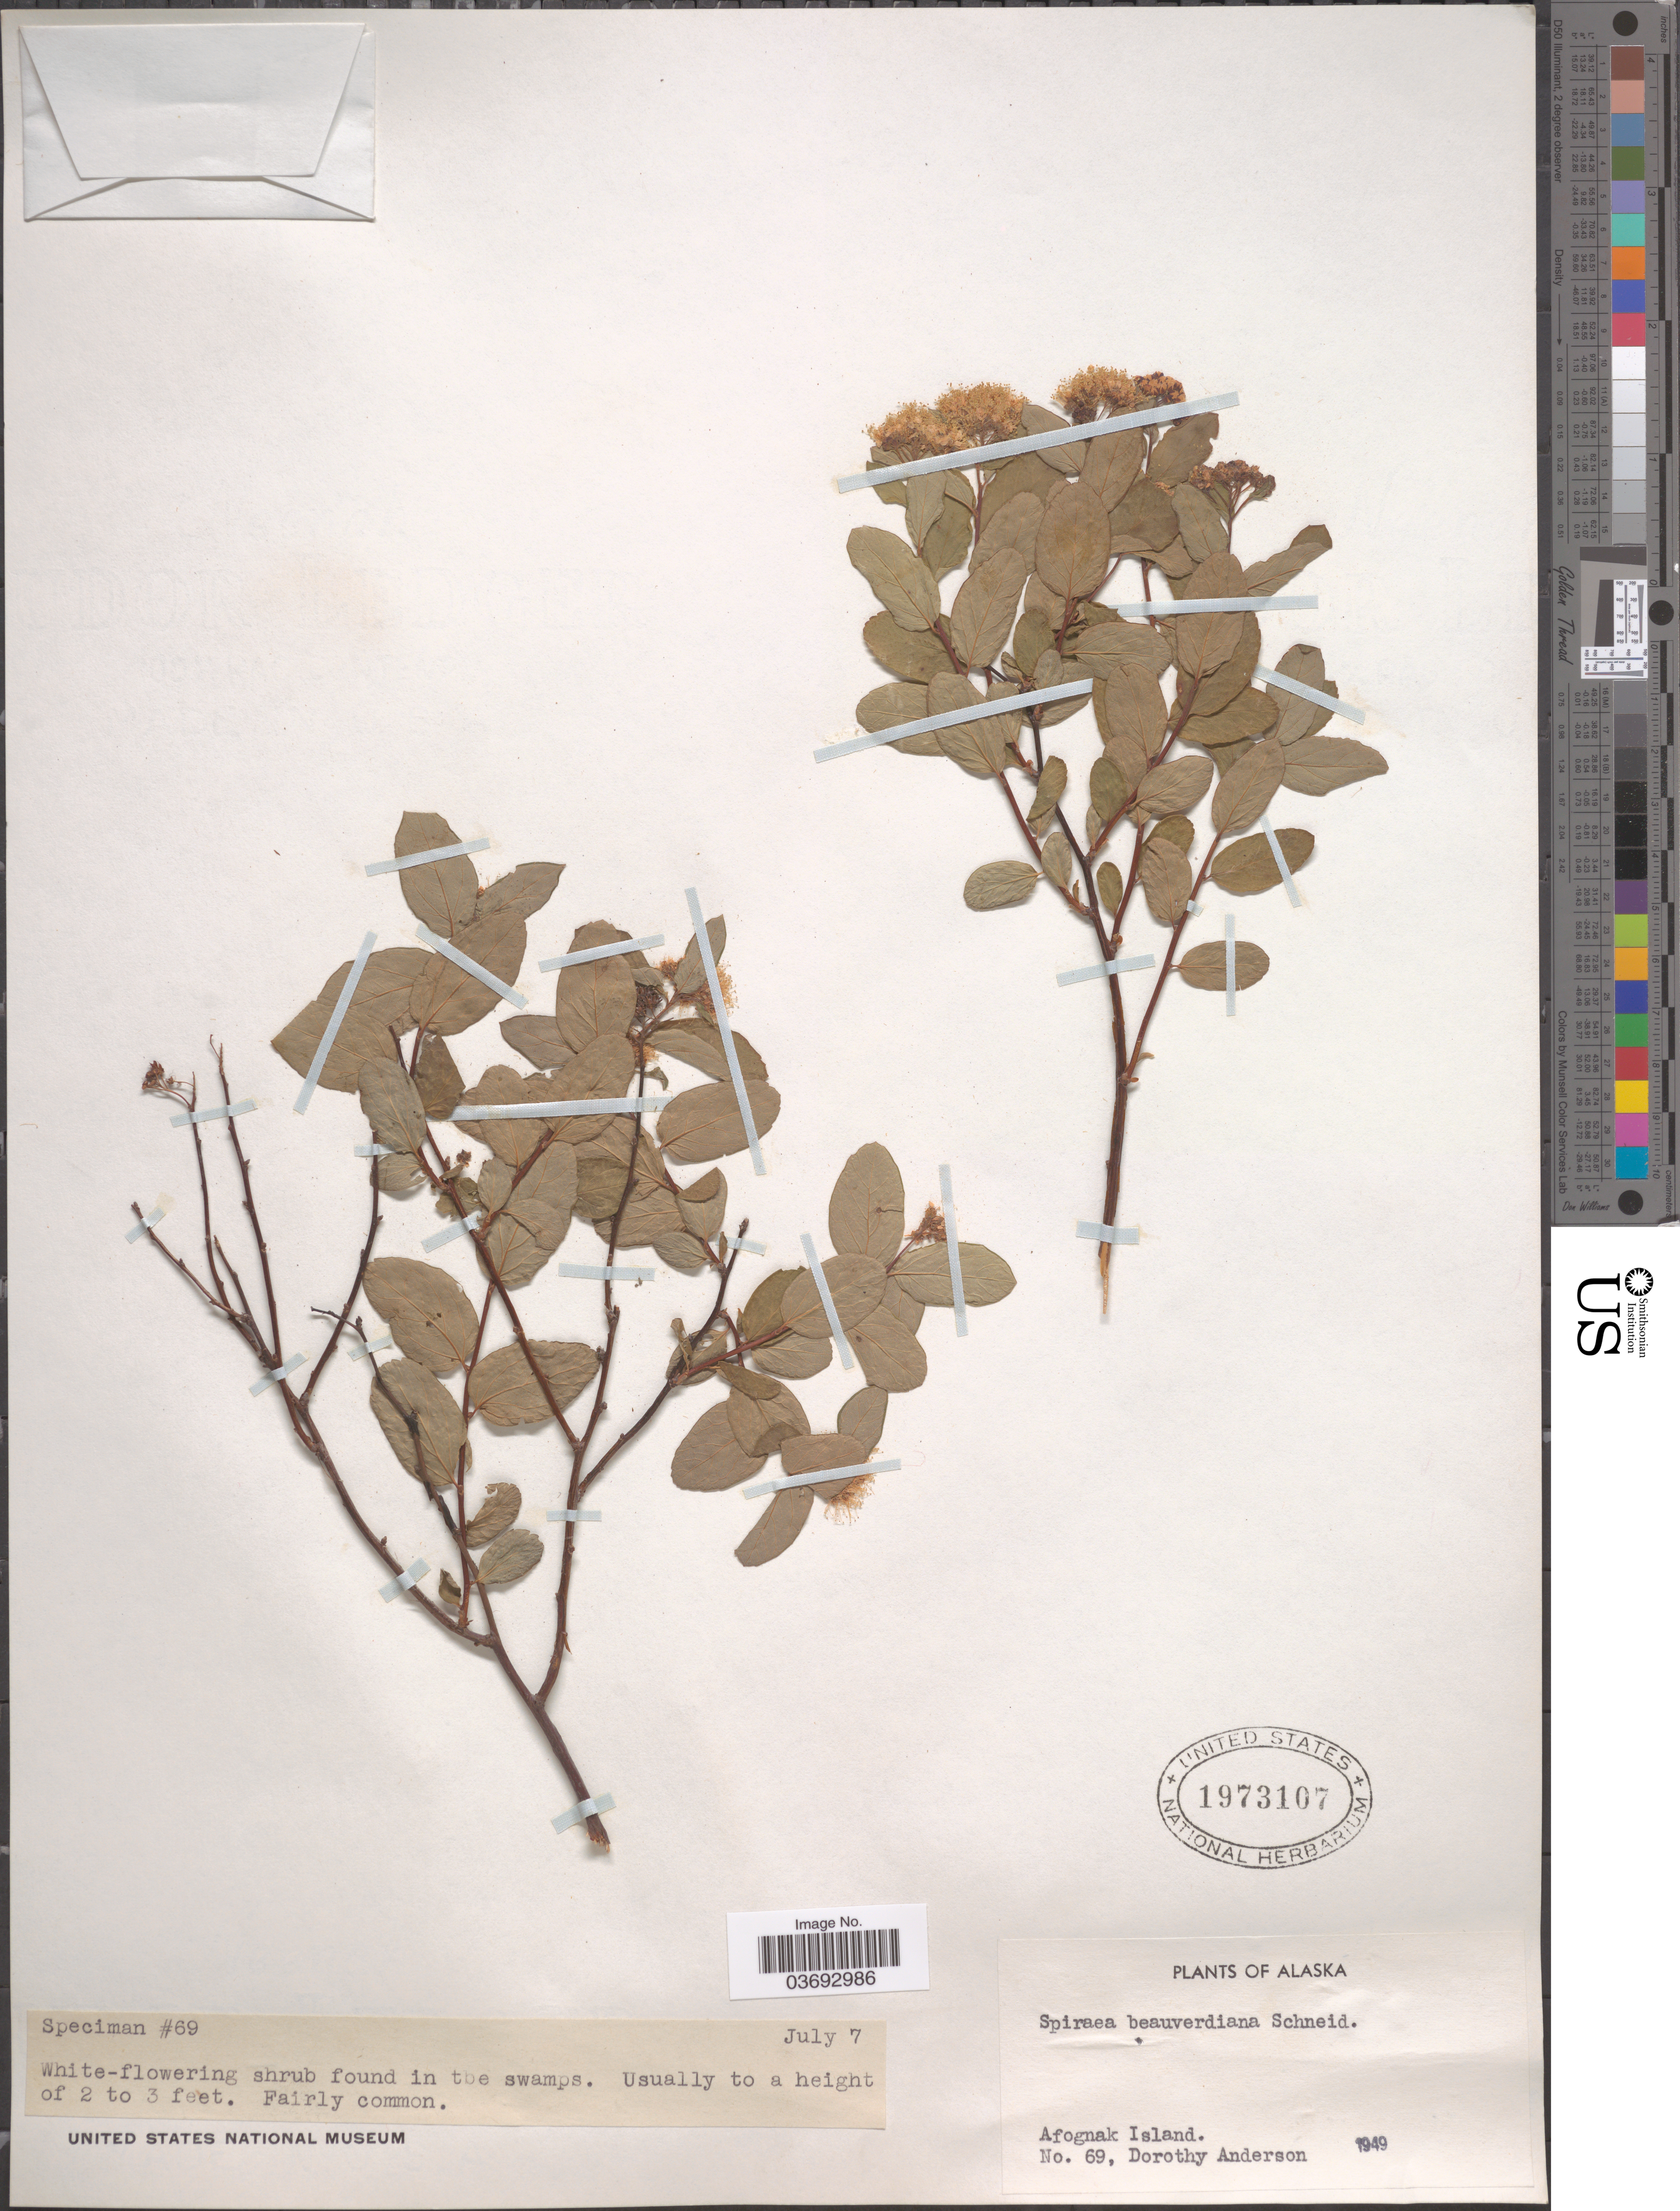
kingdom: Plantae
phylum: Tracheophyta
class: Magnoliopsida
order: Rosales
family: Rosaceae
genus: Spiraea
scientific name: Spiraea stevenii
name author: (C.K. Schneid.) Rydb.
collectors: D. Anderson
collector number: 69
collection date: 1949-07-07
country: United States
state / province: Alaska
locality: Afognak Island.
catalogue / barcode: US 1973107